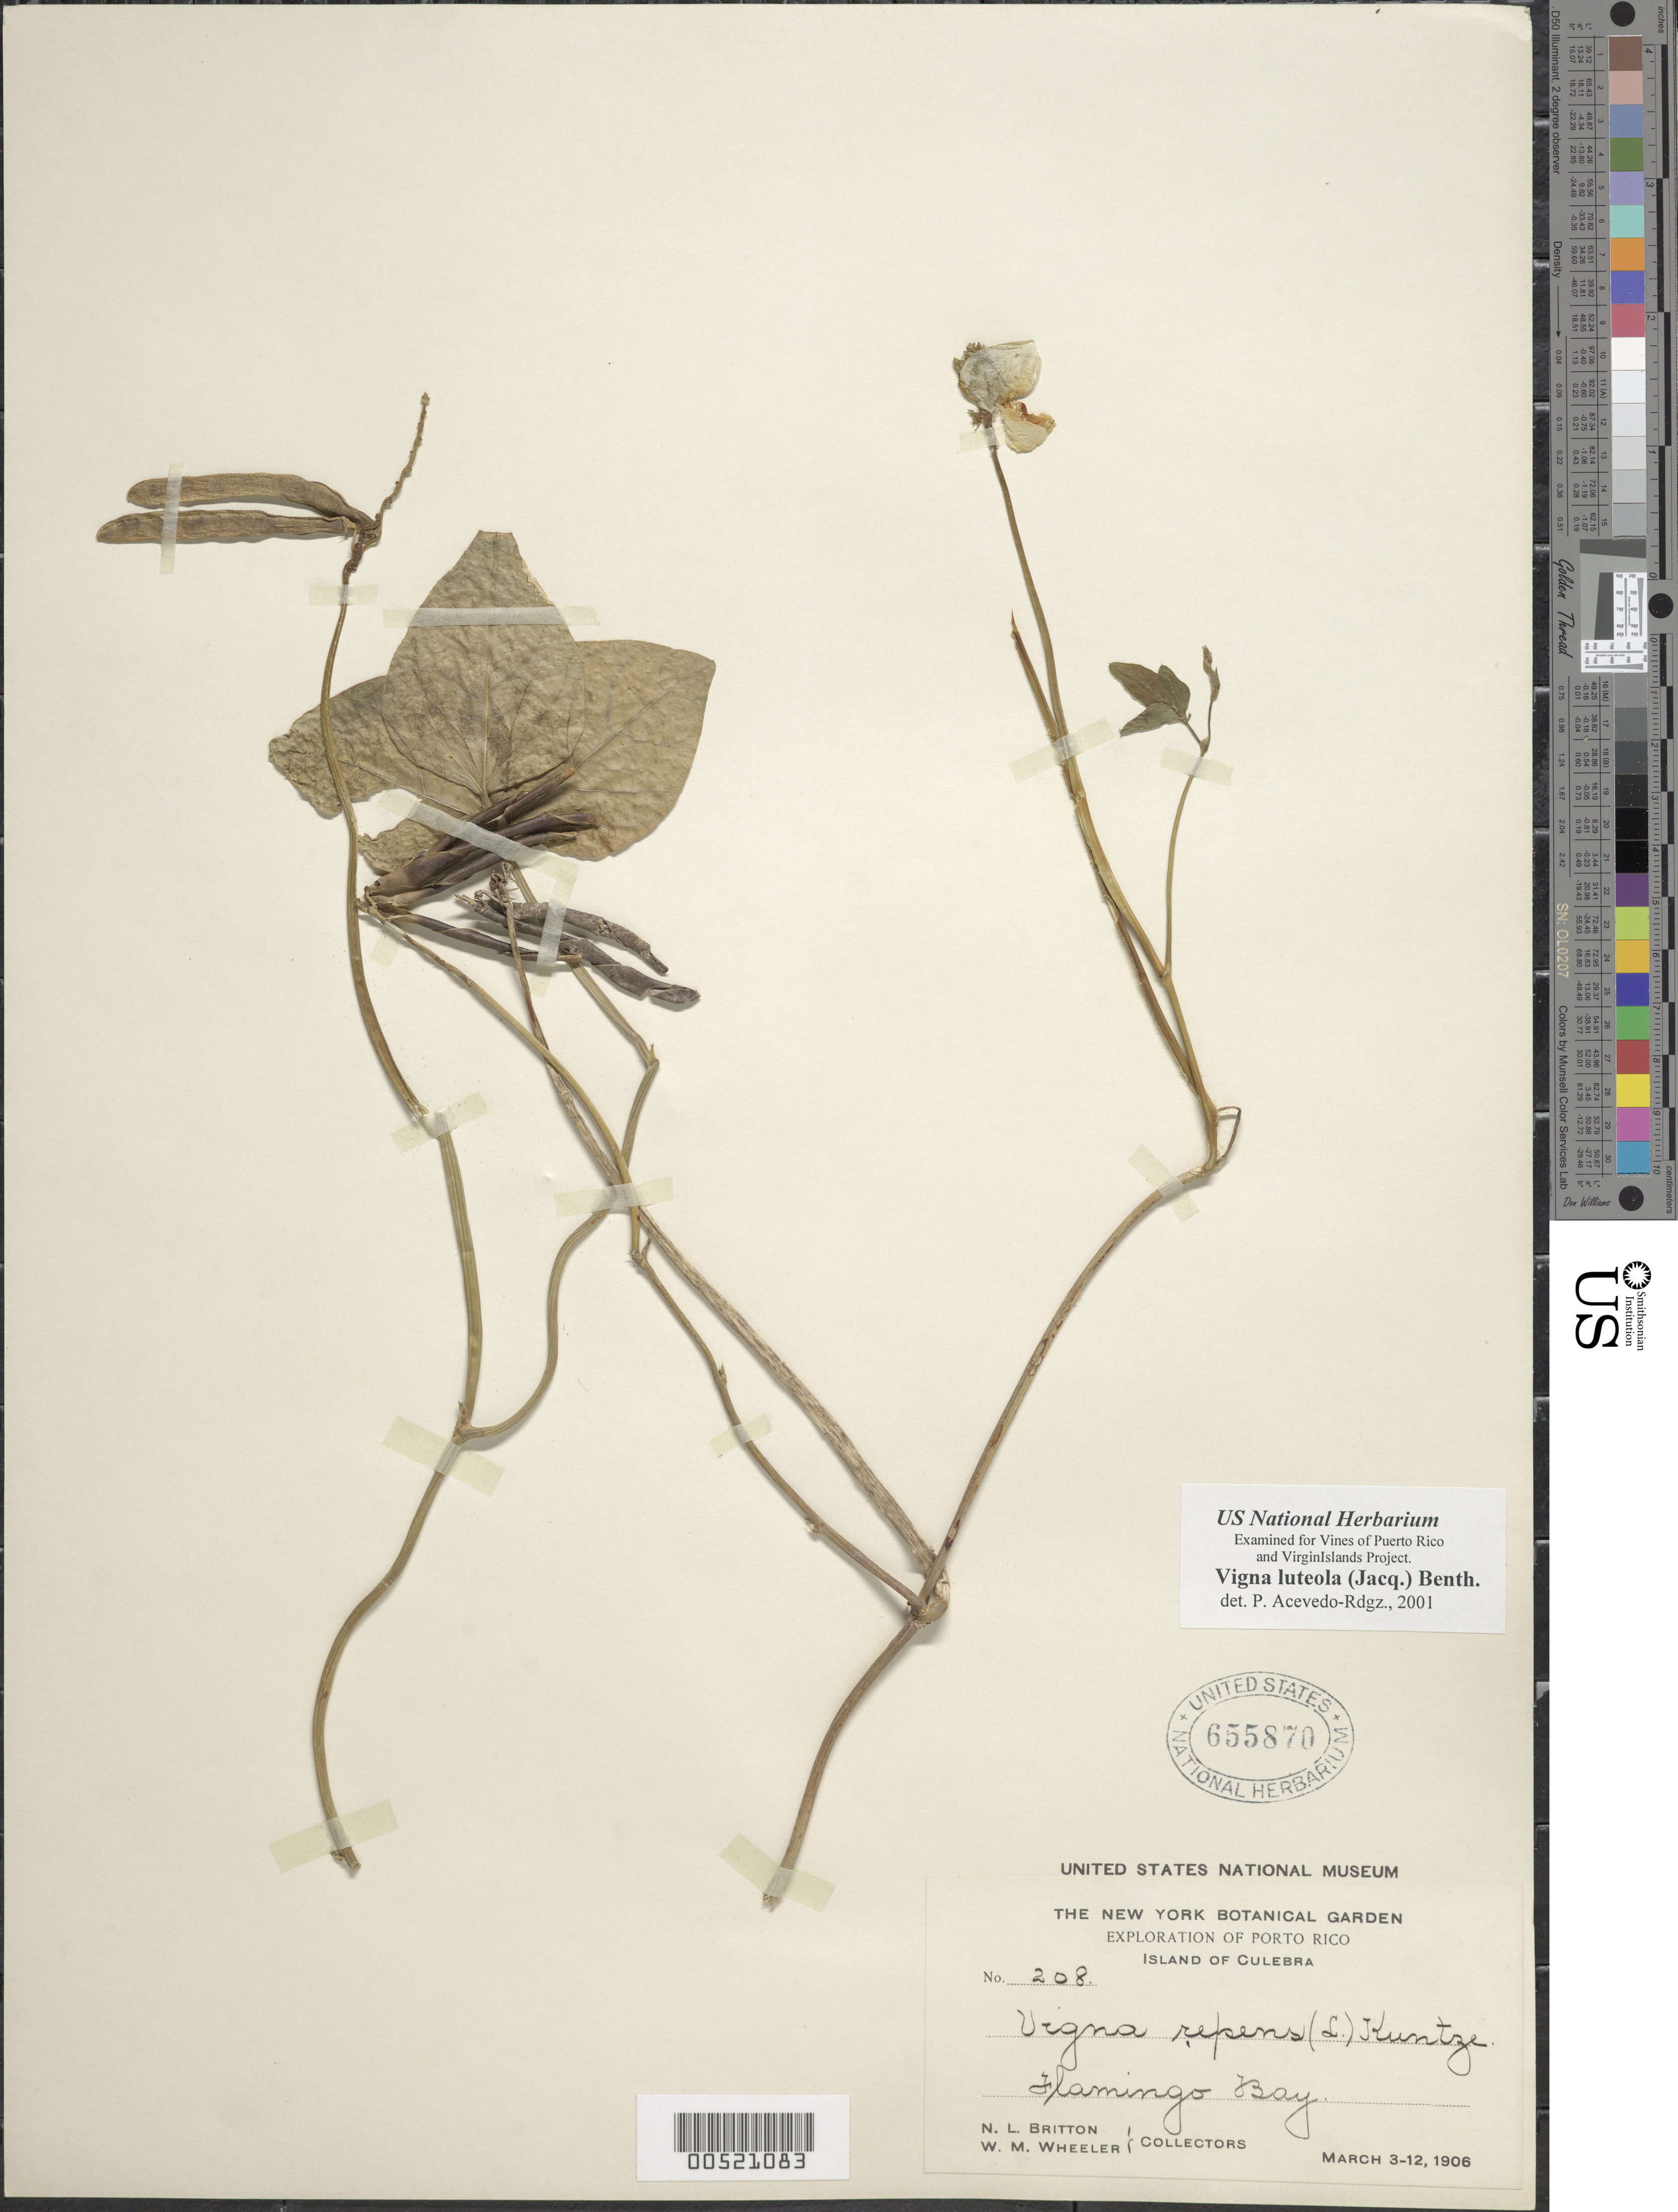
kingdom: Plantae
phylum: Tracheophyta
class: Magnoliopsida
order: Fabales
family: Fabaceae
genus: Vigna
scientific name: Vigna luteola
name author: (Jacq.) Benth.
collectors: N. Britton & W. Wheeler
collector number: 208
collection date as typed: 03 Mar 1906 to 12 Mar 1906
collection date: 1906-03-03/1906-03-12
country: Puerto Rico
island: Greater Antilles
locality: Culebra Island: Flamingo Bay.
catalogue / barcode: US 655870